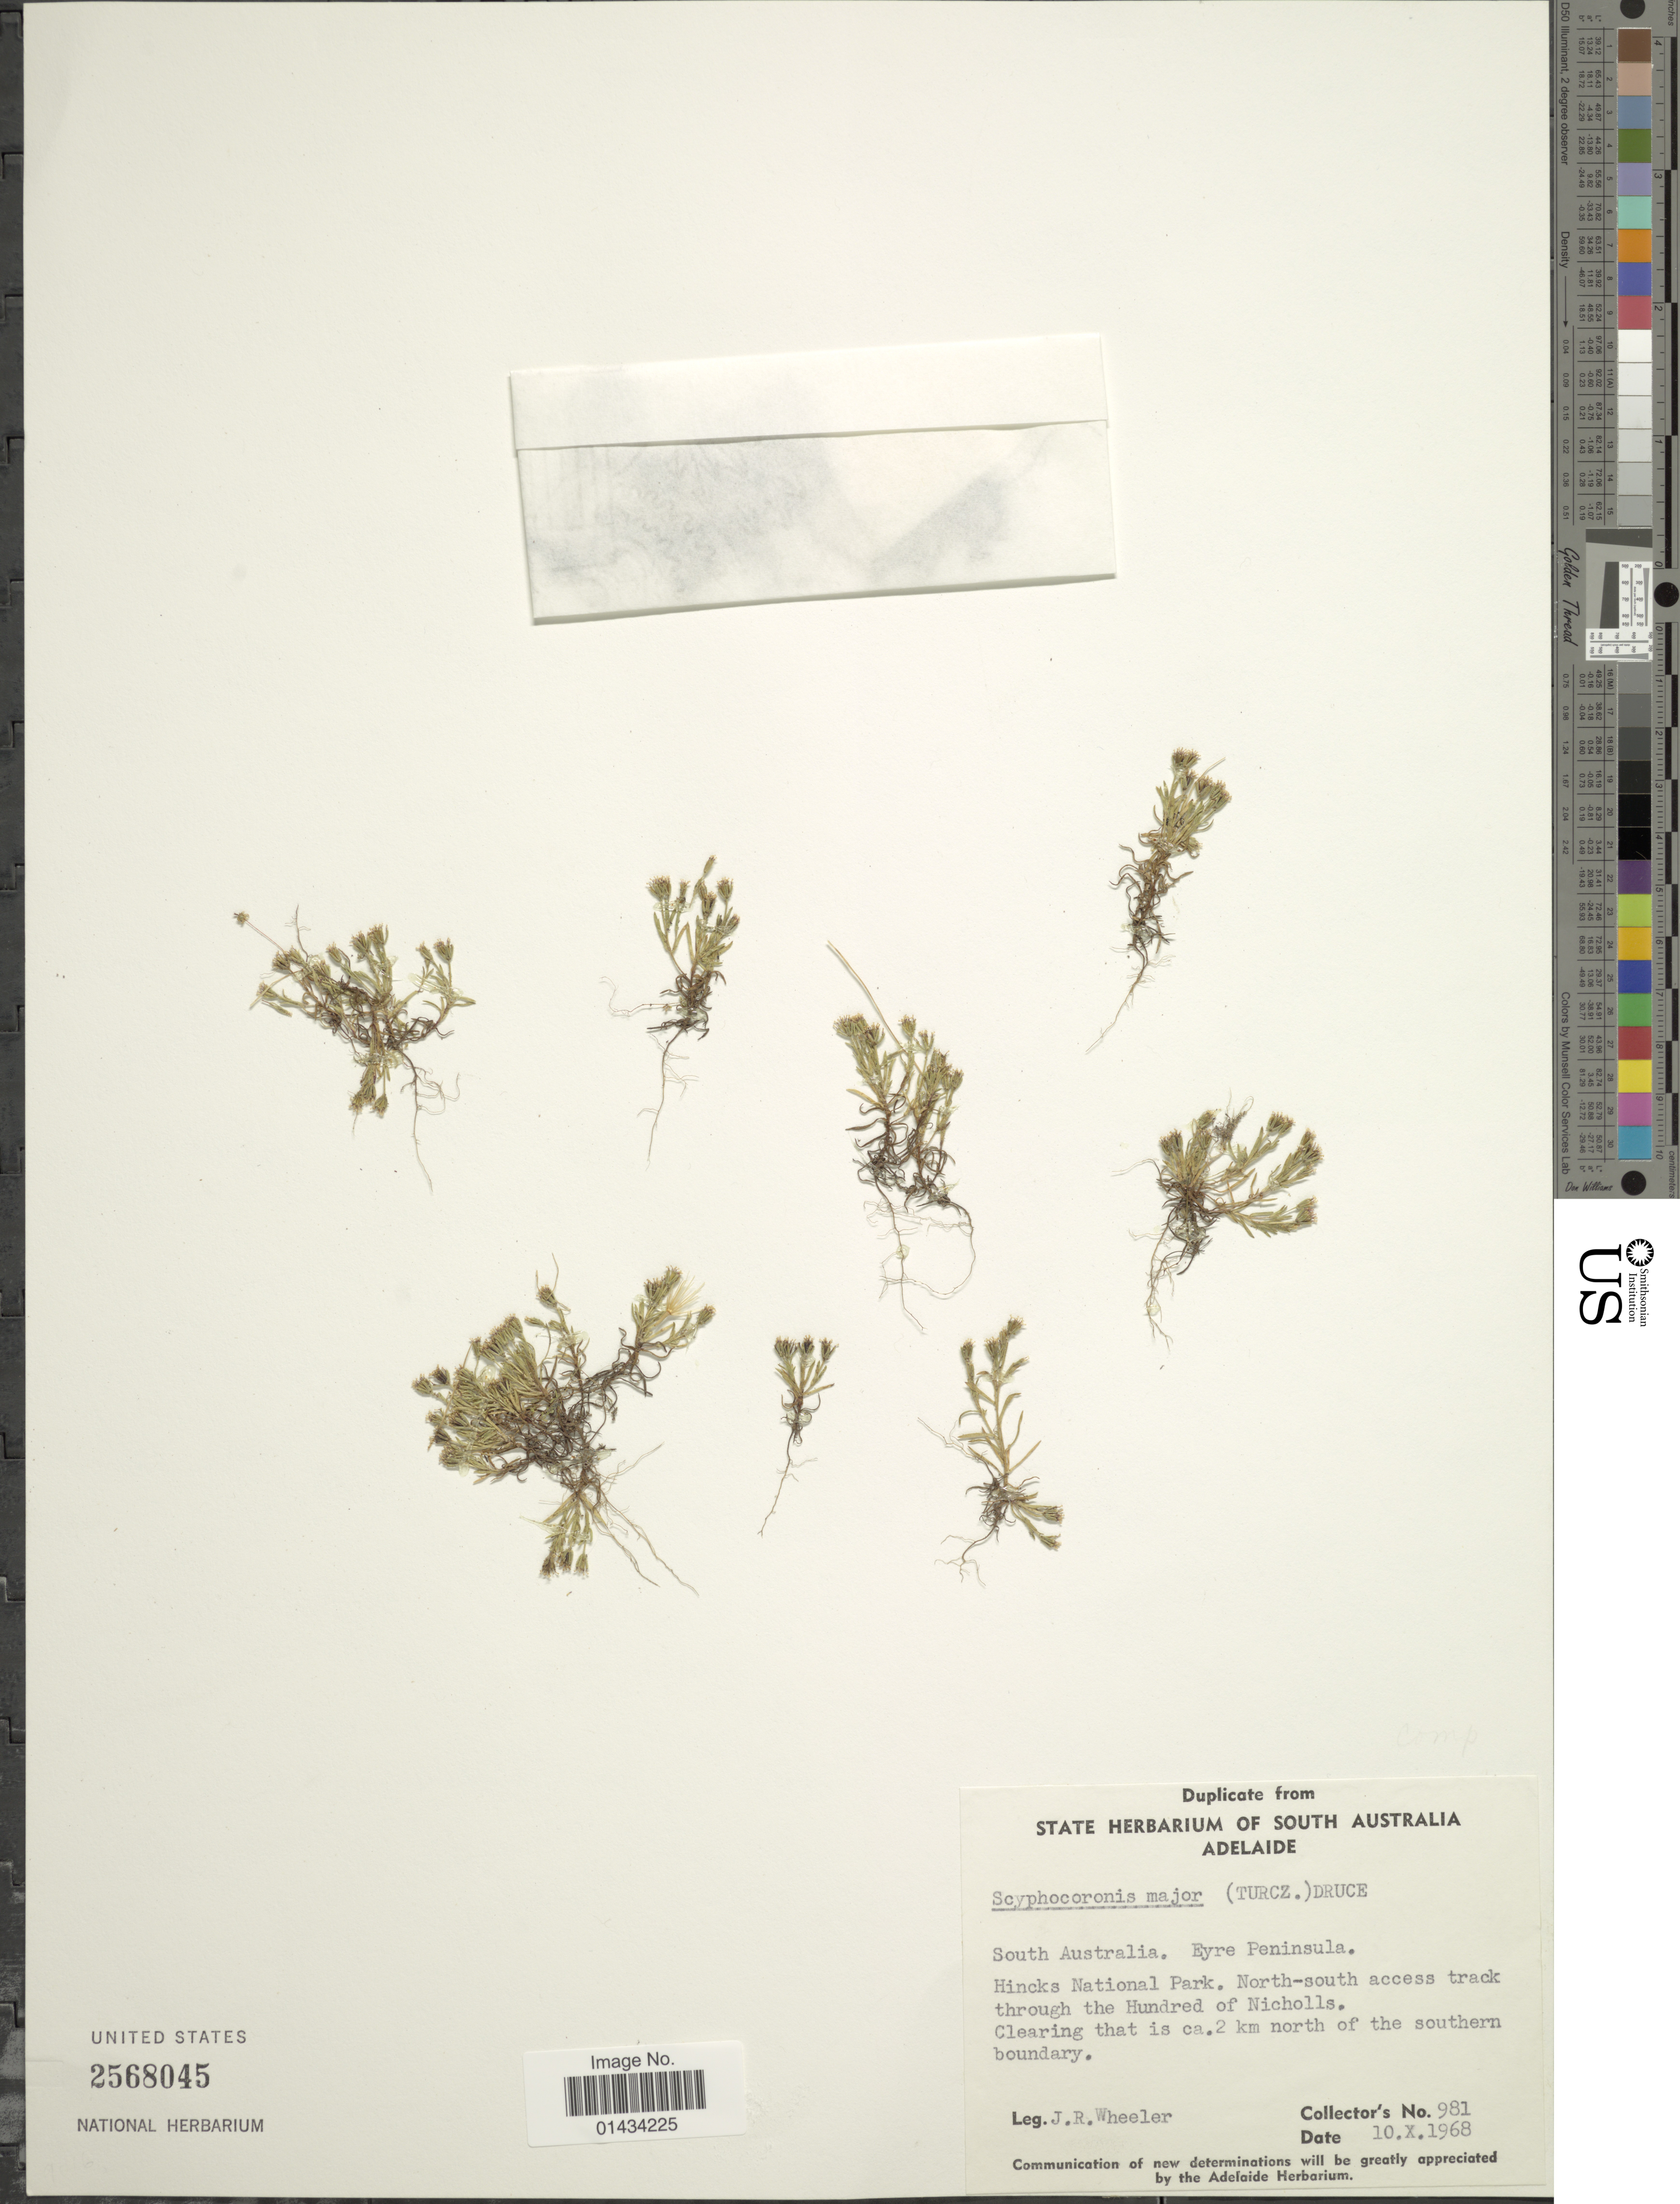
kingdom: Plantae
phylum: Tracheophyta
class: Magnoliopsida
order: Asterales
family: Asteraceae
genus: Millotia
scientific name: Millotia major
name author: (Turcz.) Druce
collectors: J. Wheeler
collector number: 981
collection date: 1968-10-10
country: Australia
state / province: South Australia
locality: Eyre Peninsula, Hincks National Park, north-south access track through the Hundred of Nicholls, clearing that is ca. 2 km north of the southern boundary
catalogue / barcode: US 2568045